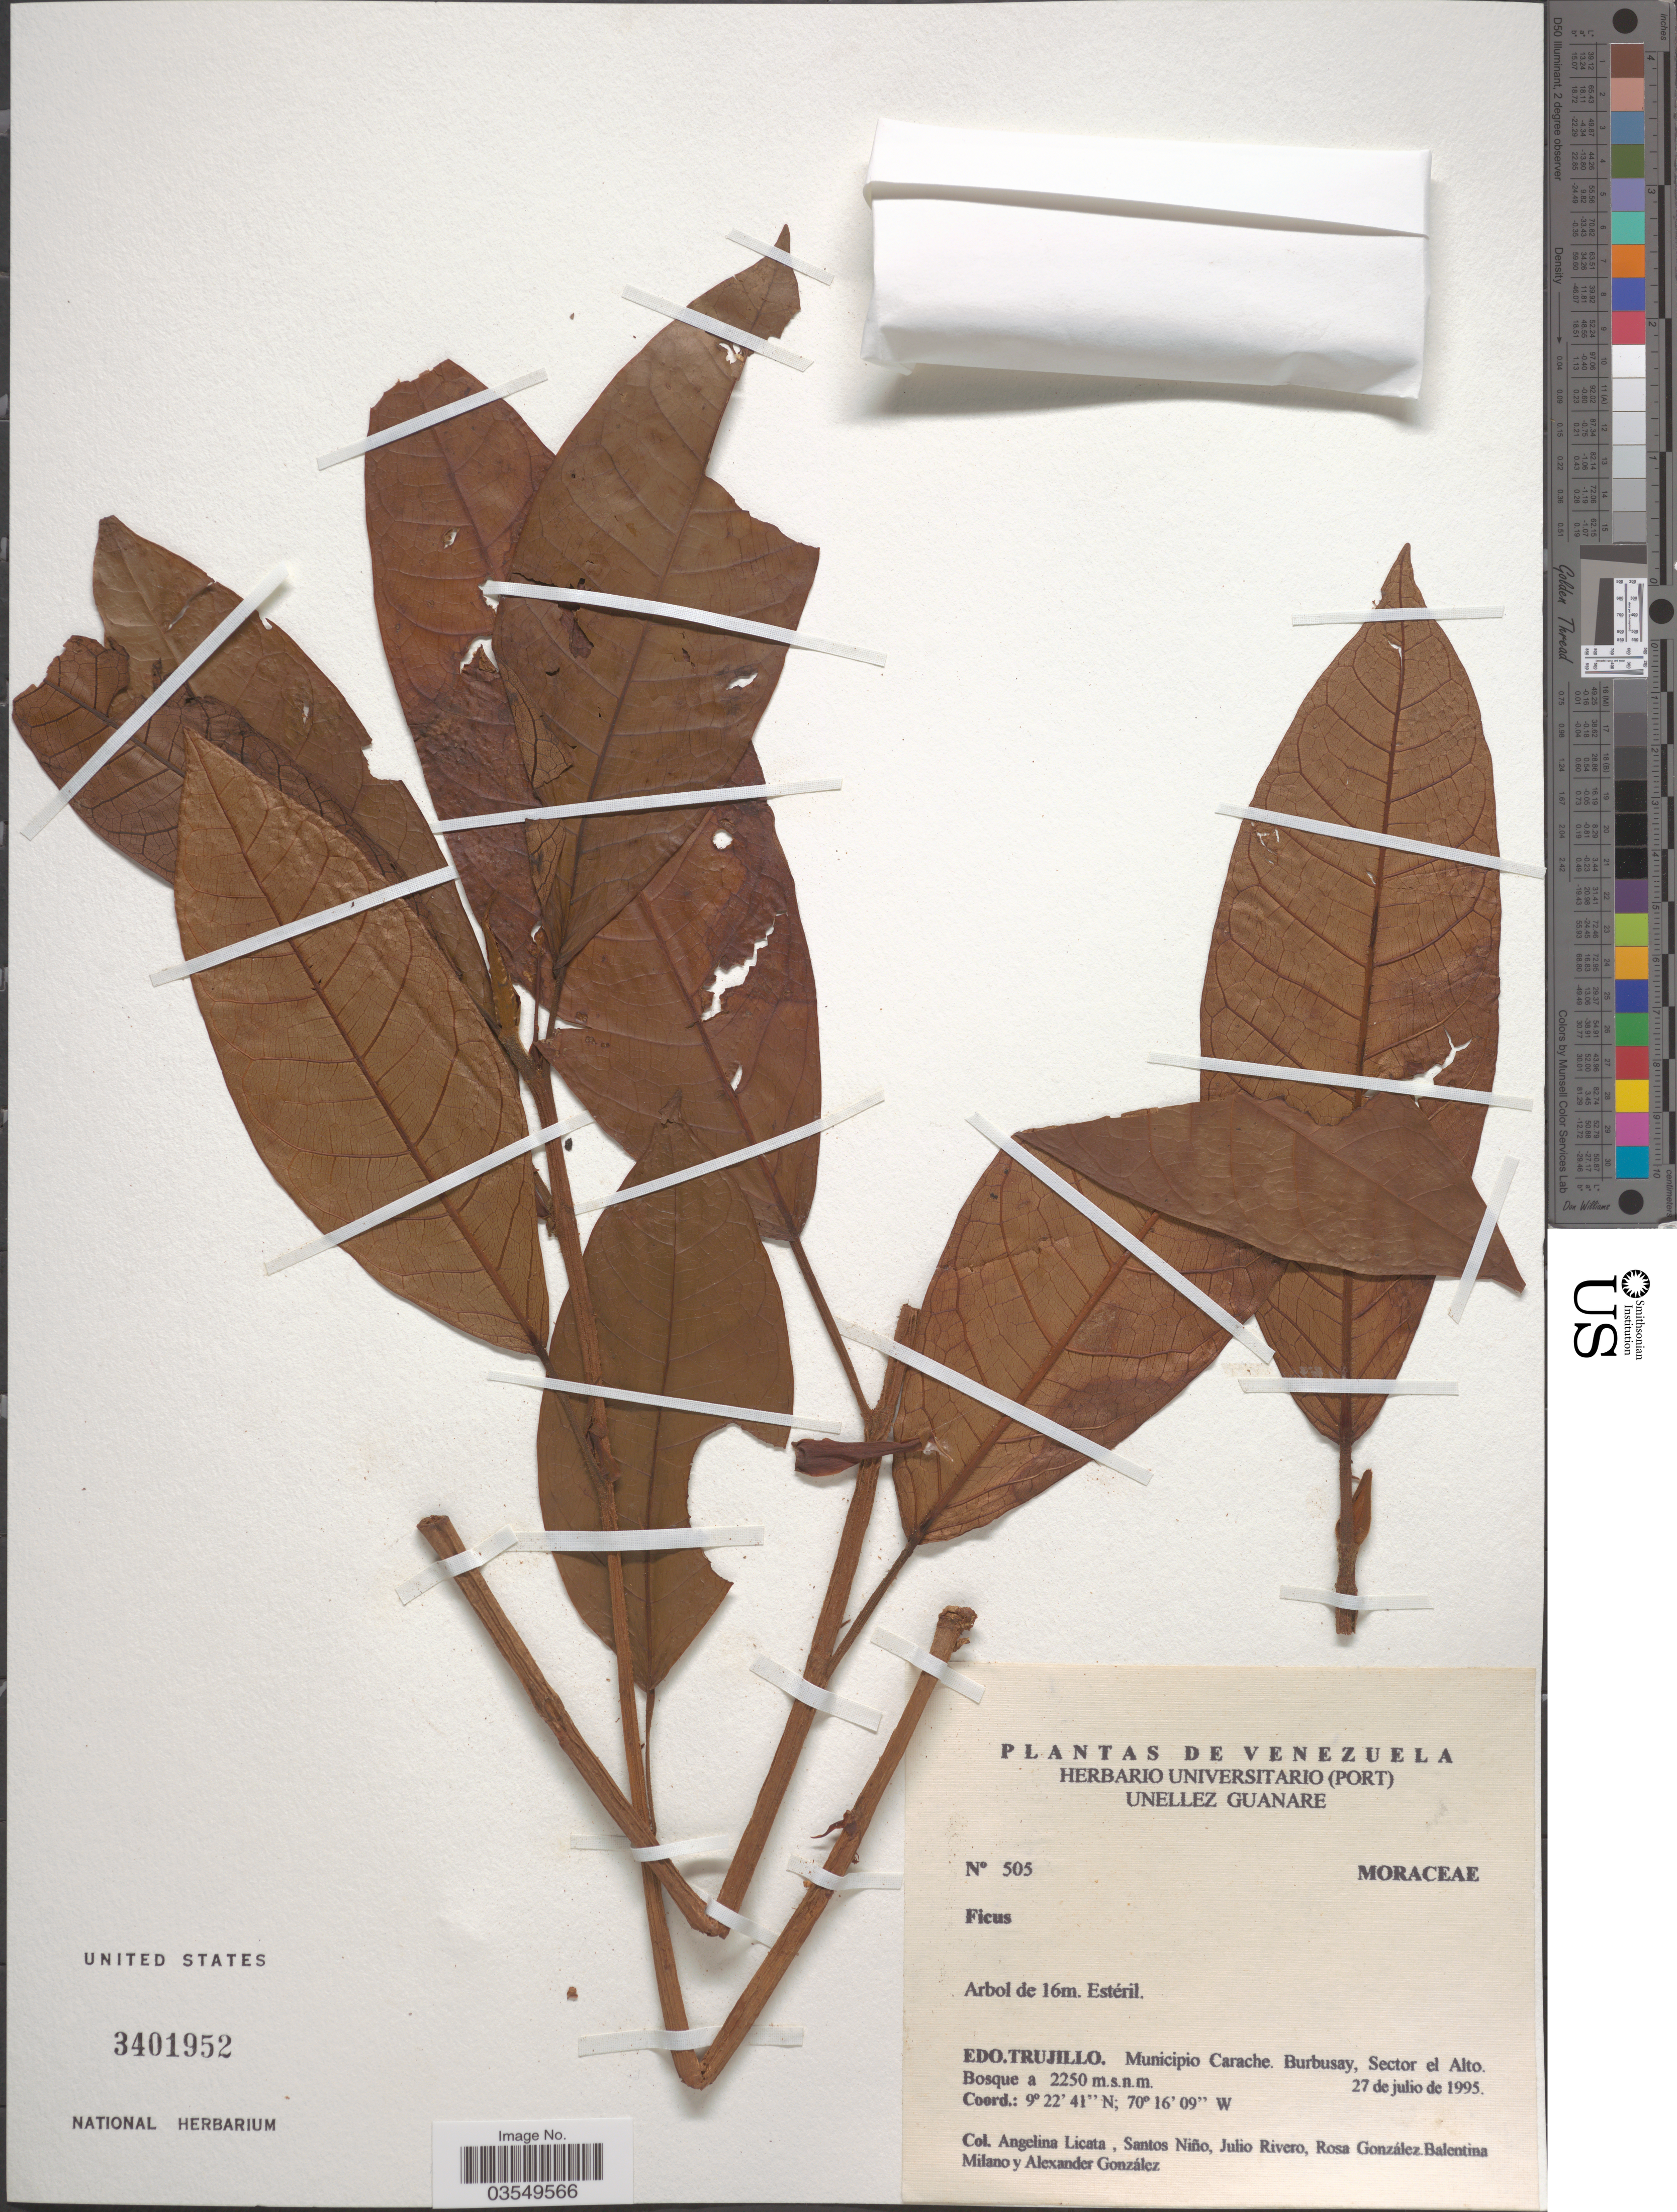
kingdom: Plantae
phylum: Tracheophyta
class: Magnoliopsida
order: Rosales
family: Moraceae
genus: Ficus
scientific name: Ficus sp.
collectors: A. Licata, S. M. Niño, J. Rivero, R. González, B. Milano & A. C. González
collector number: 505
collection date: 1995-07-27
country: Venezuela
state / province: Trujillo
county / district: Carache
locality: Burbusay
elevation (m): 2250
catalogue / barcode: US 3401952